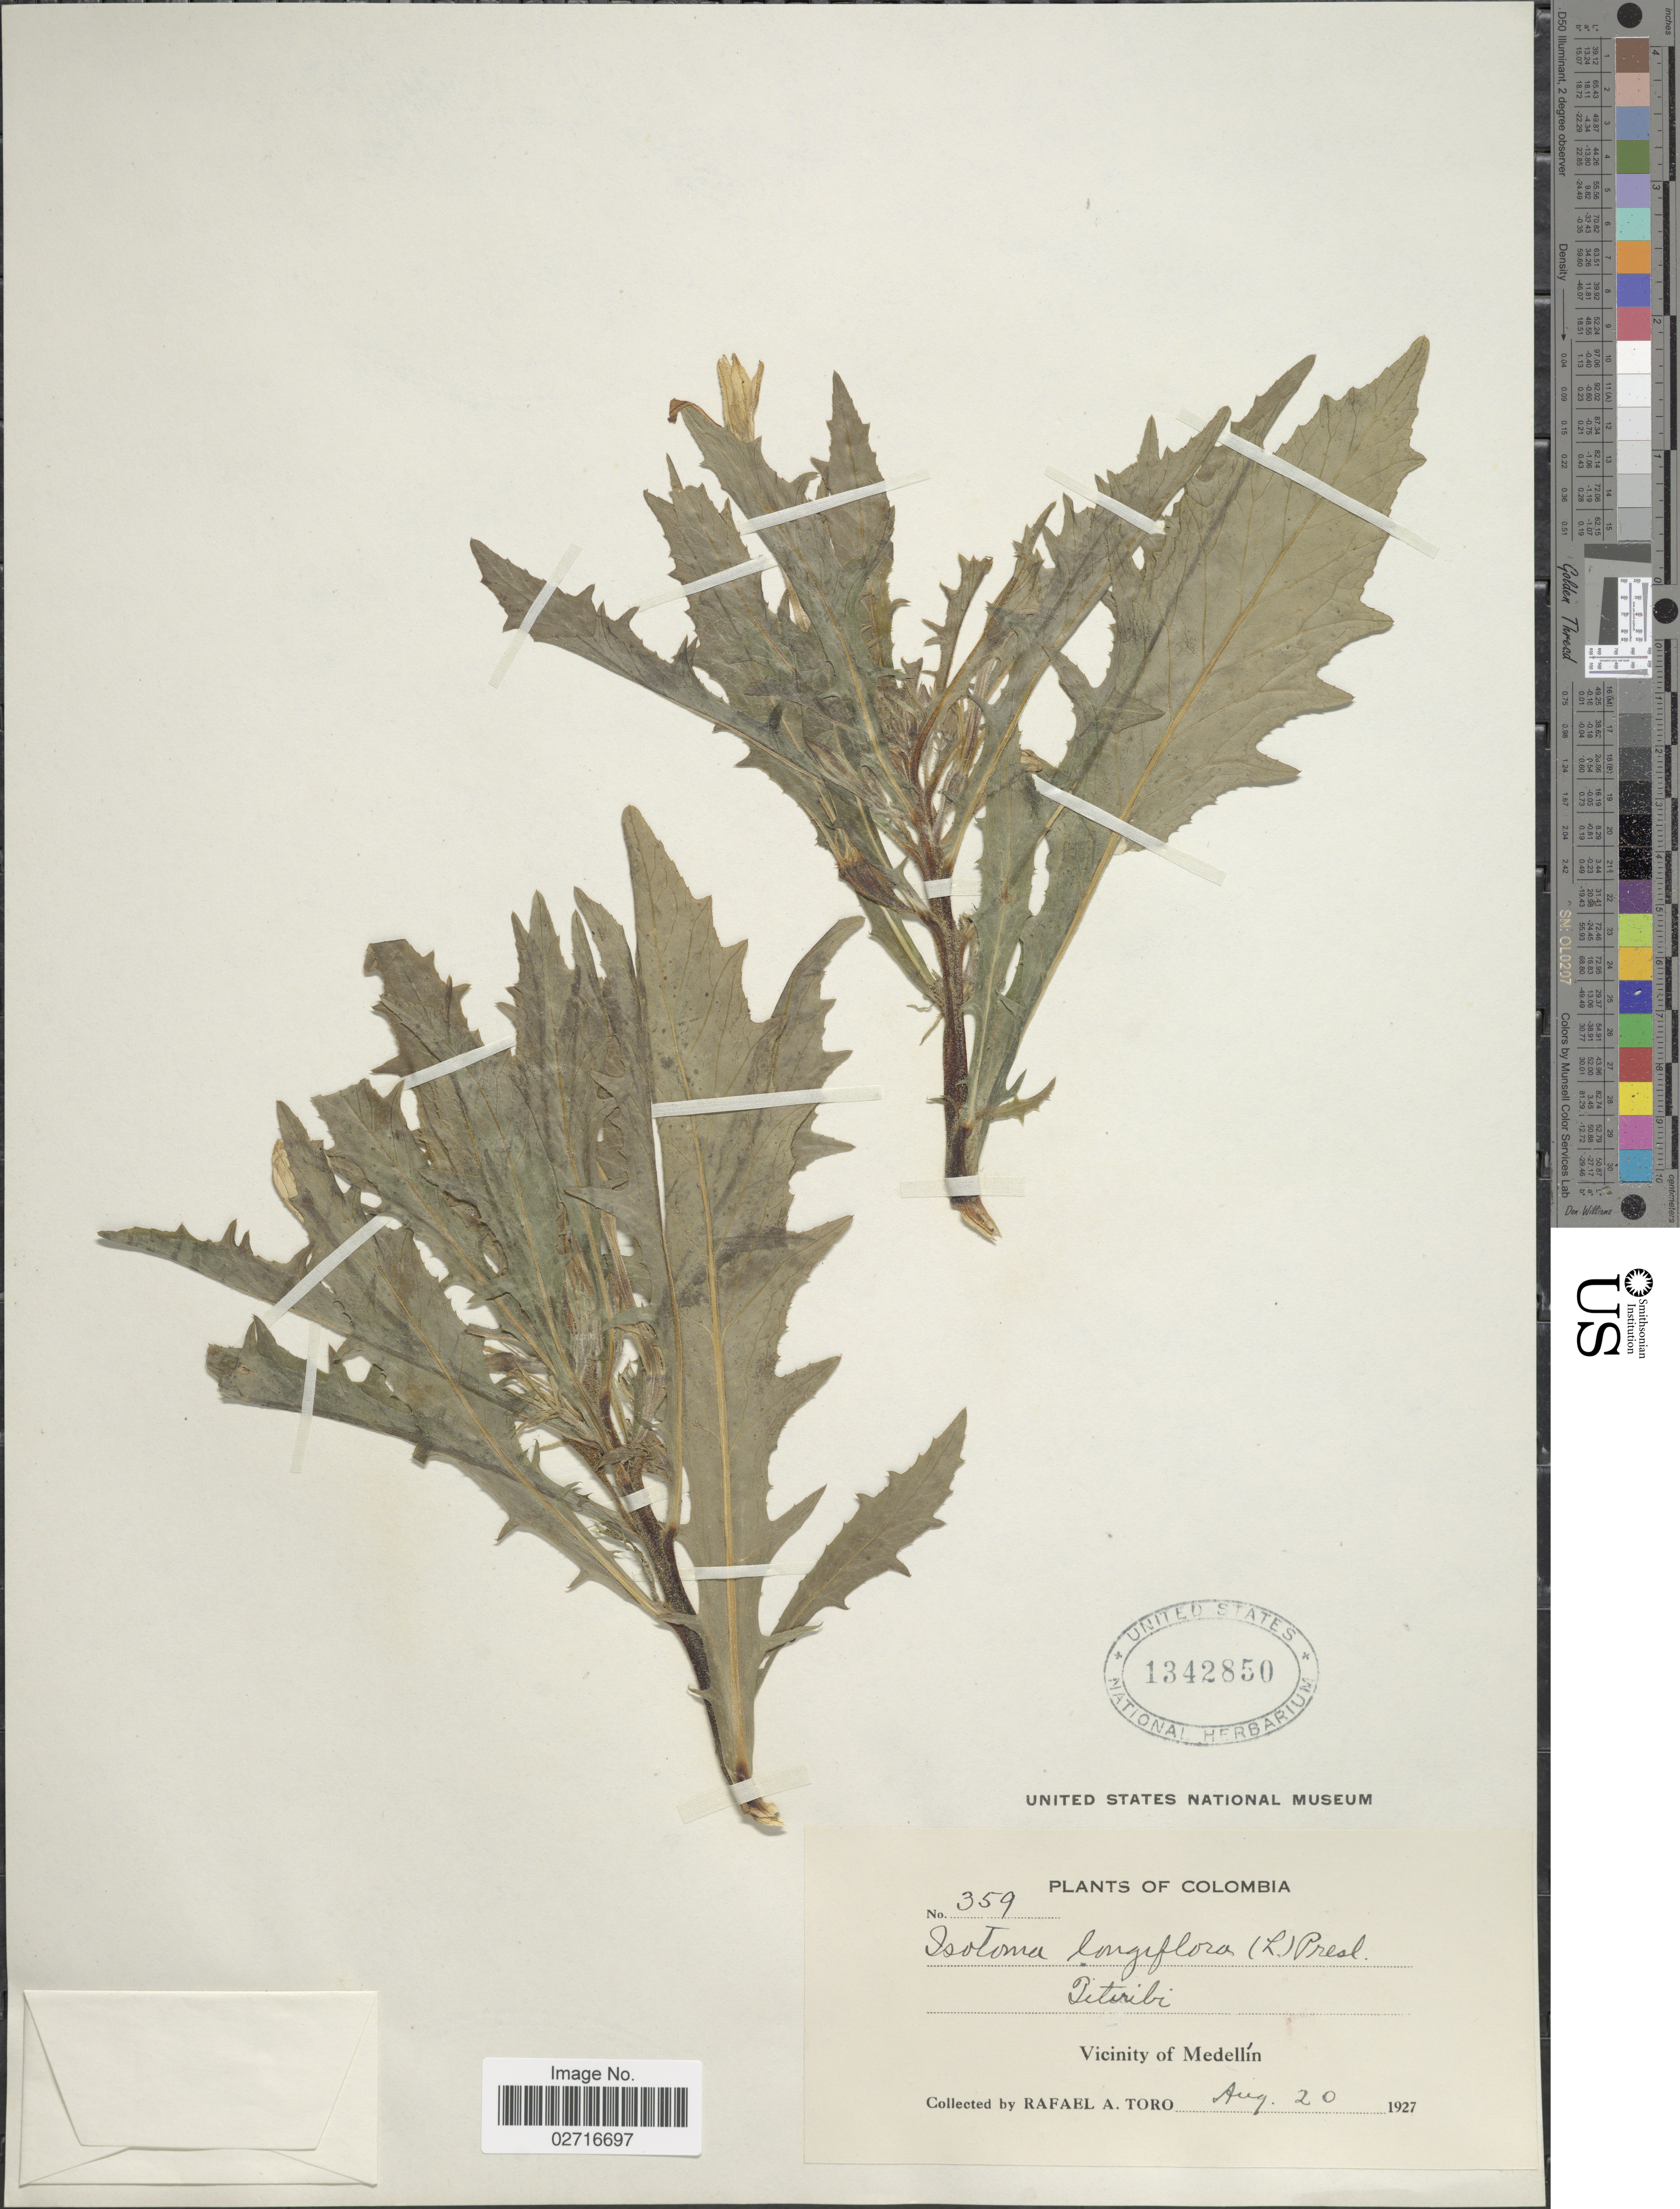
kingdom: Plantae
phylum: Tracheophyta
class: Magnoliopsida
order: Asterales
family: Campanulaceae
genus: Hippobroma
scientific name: Hippobroma longiflora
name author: (L.) G. Don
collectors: R. A. Toro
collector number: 359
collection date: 1927-08-20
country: Colombia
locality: Titiribí, Vicinity of Medellin.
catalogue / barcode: US 1342850